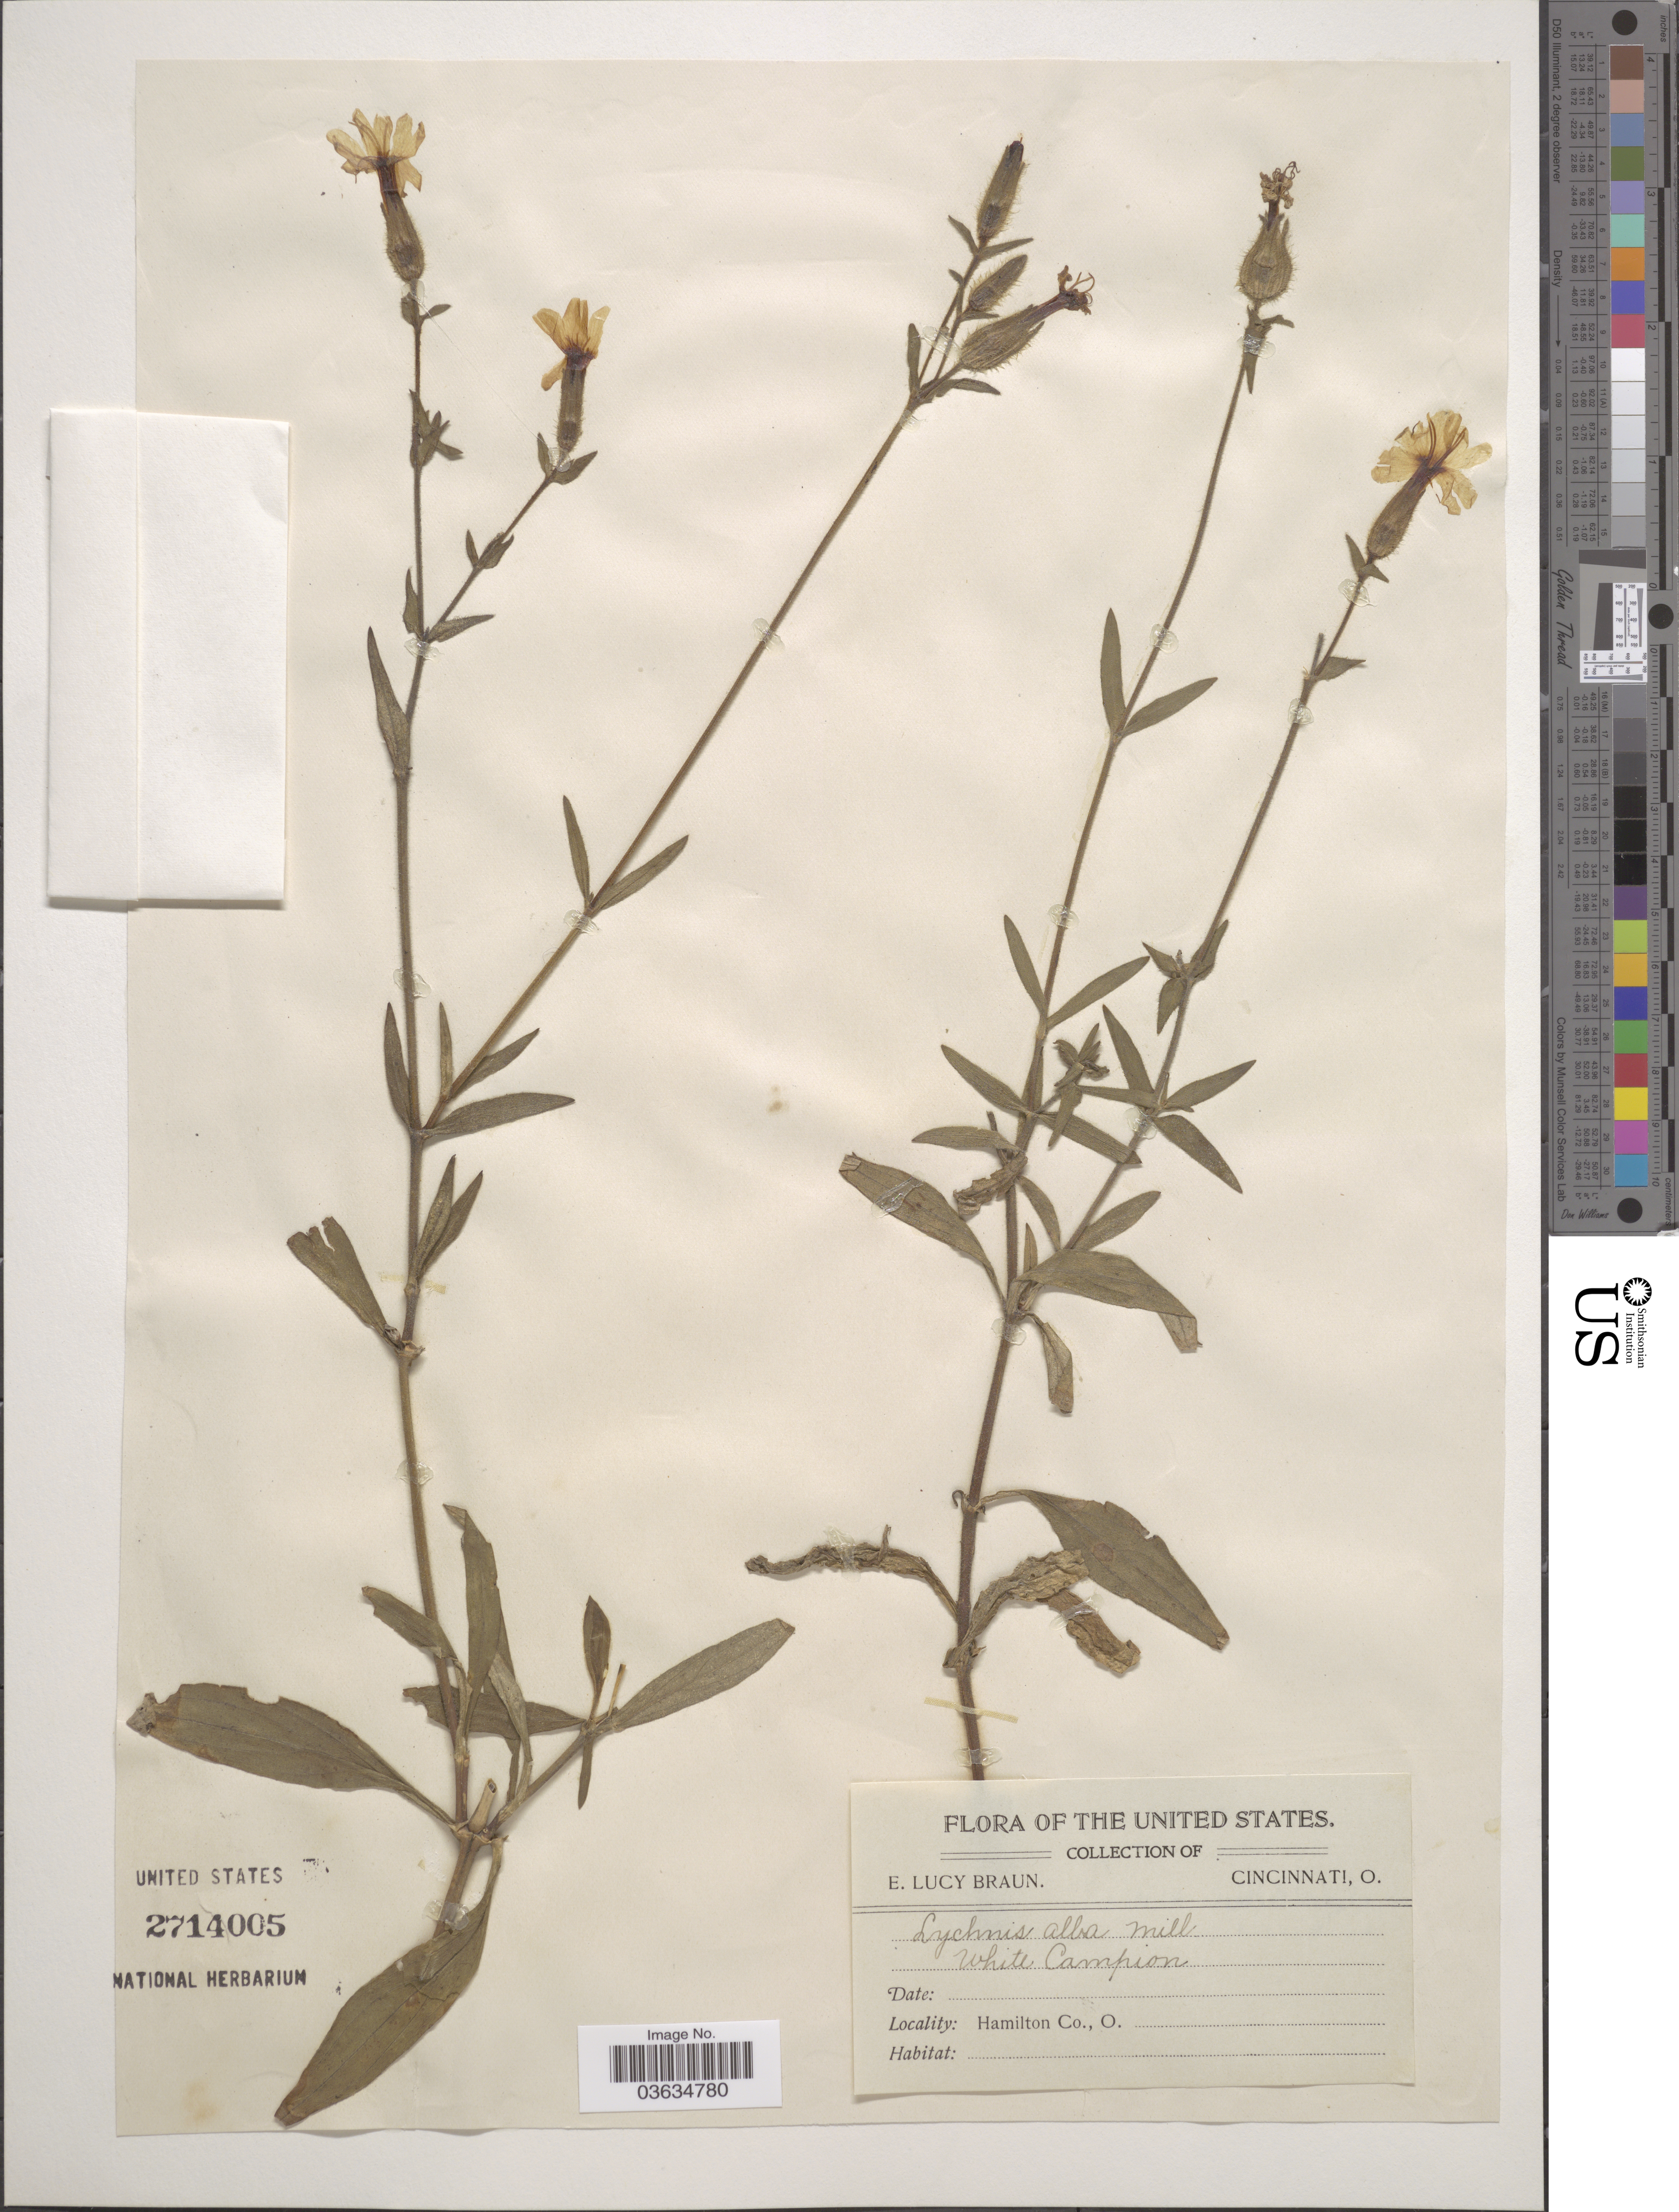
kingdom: Plantae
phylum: Tracheophyta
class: Magnoliopsida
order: Caryophyllales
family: Caryophyllaceae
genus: Silene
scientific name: Silene latifolia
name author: Poir.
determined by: Strong, Mark T., (BOT), Smithsonian Institution - National Museum of Natural History (UNITED STATES)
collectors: E. L. Braun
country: United States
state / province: Ohio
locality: Hamilton Co.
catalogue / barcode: US 2714005